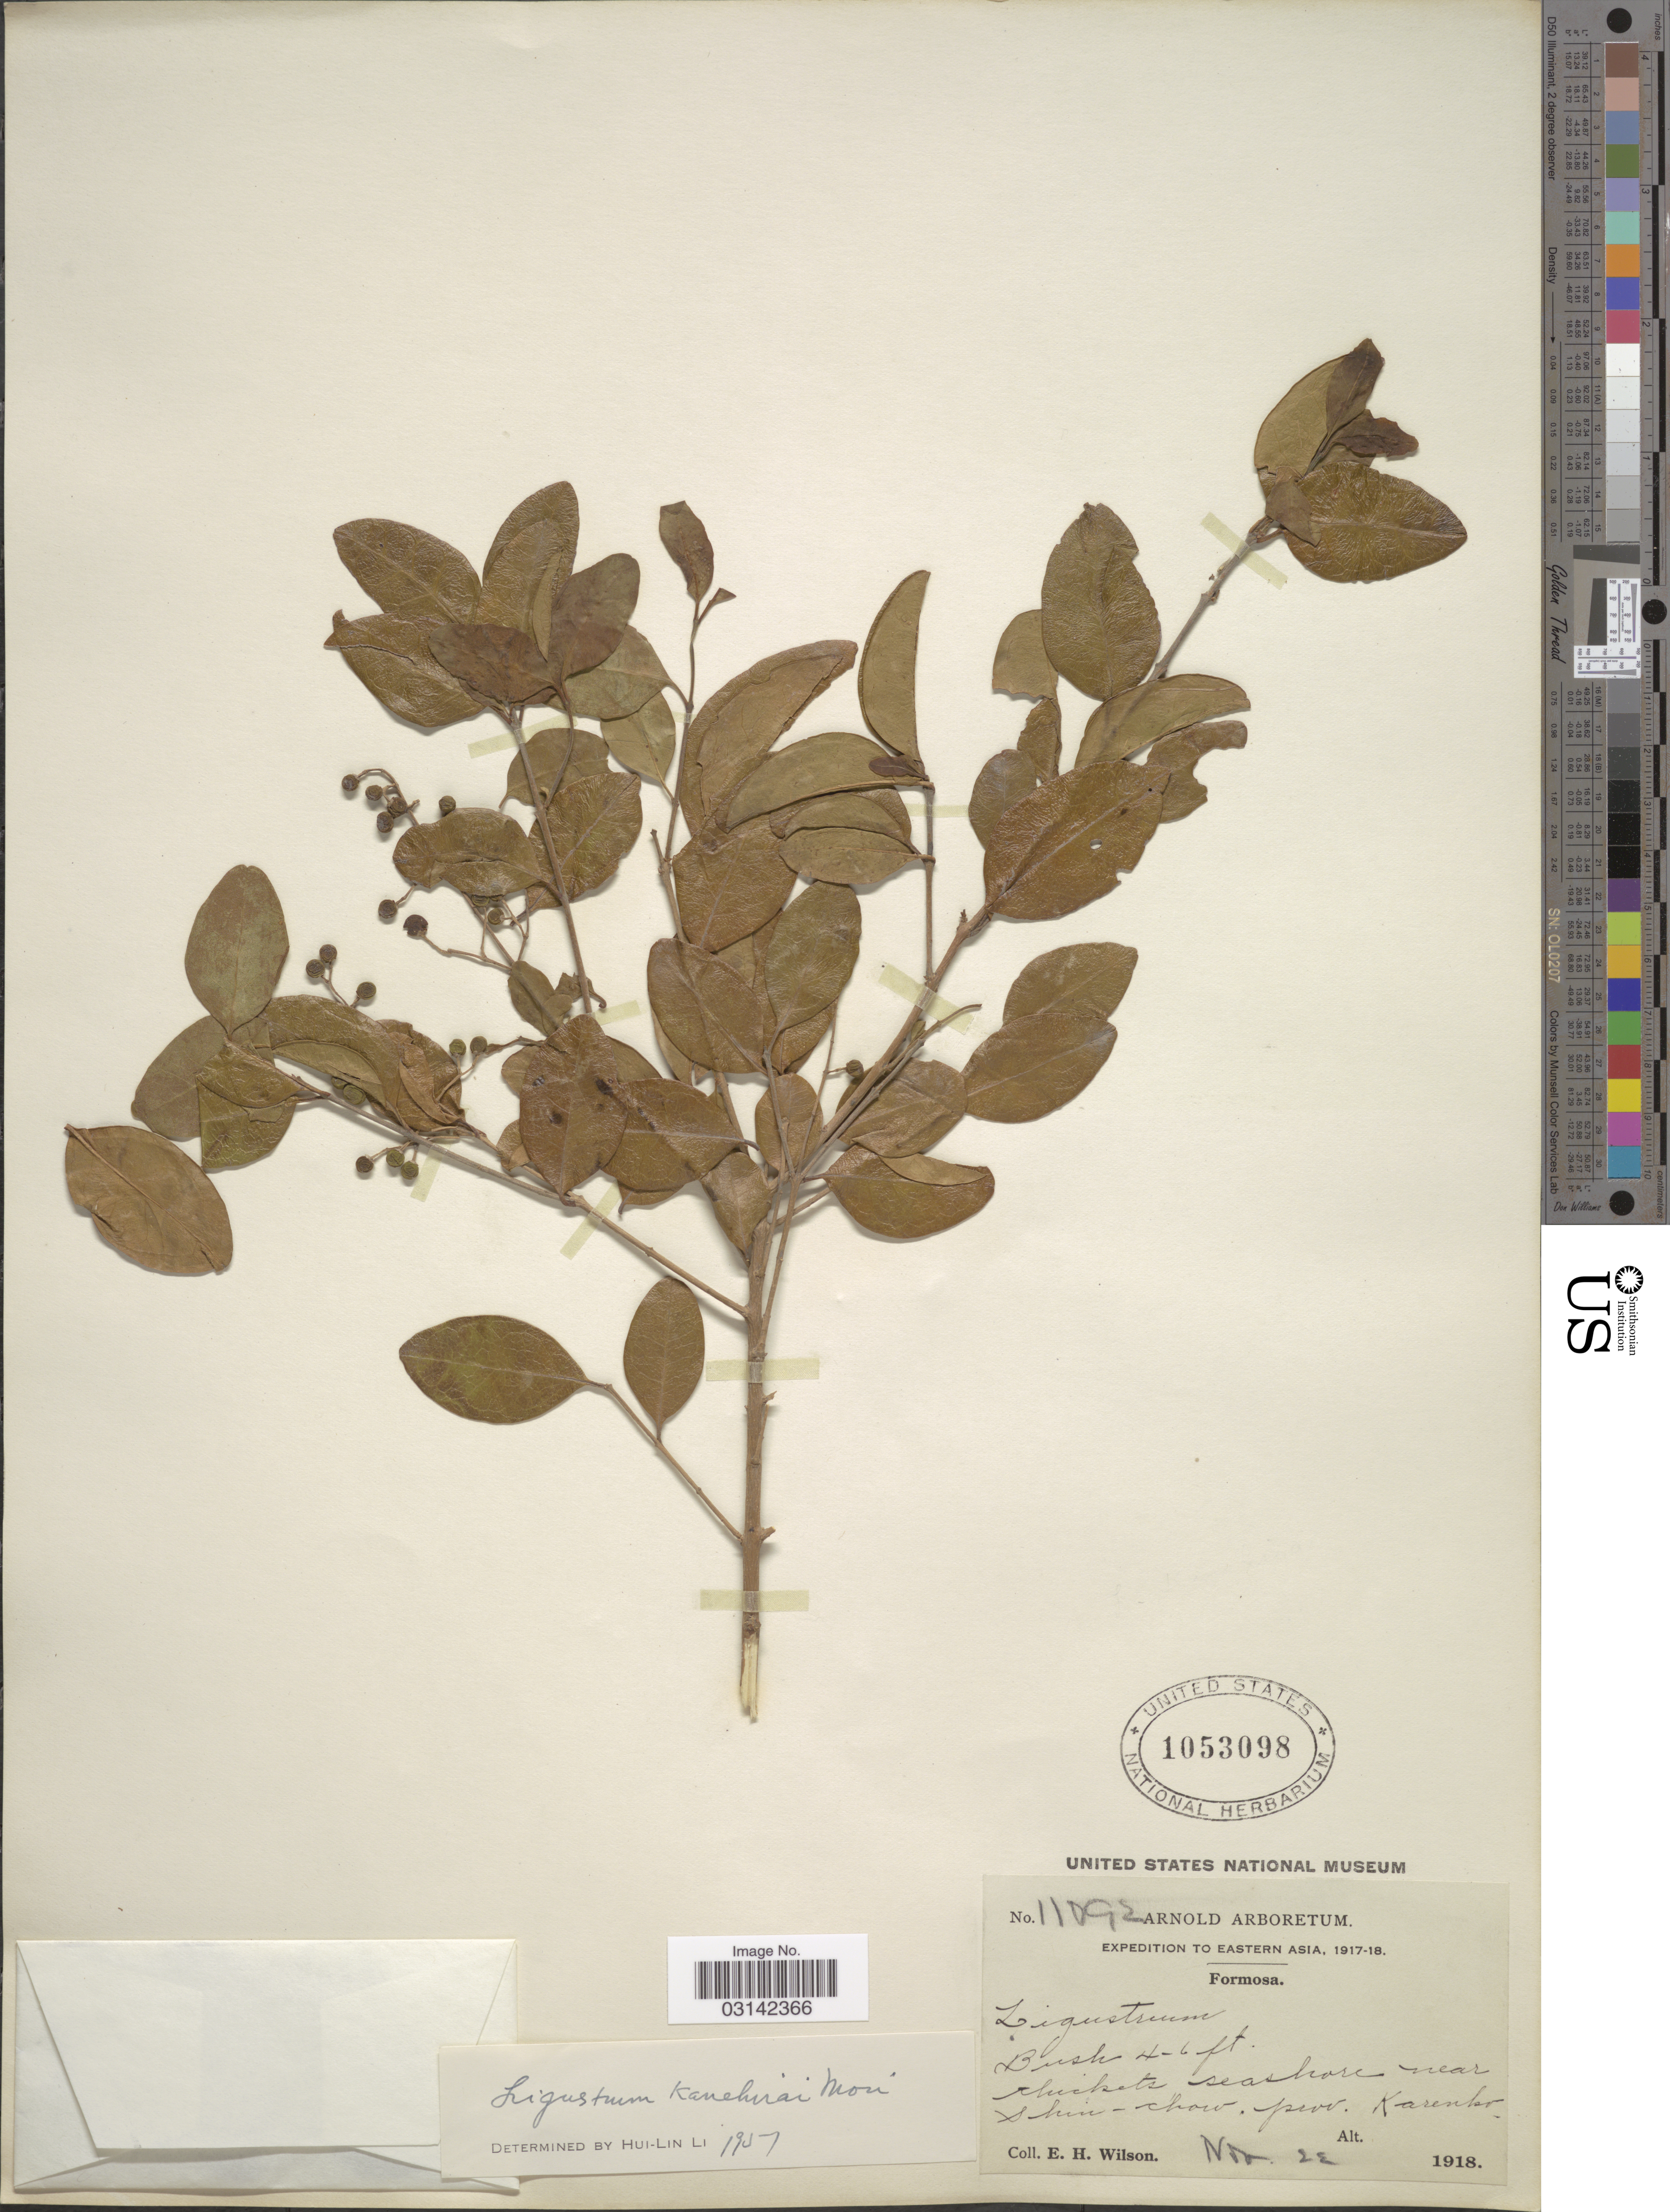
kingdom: Plantae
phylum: Tracheophyta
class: Magnoliopsida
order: Lamiales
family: Oleaceae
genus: Ligustrum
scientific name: Ligustrum kanehirai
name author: Mori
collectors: E. Wilson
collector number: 11092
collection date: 1918-11-22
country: Taiwan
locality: Eastern Asia. Formosa. near Shiu-chow. Prov. Karenko.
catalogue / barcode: US 1053098